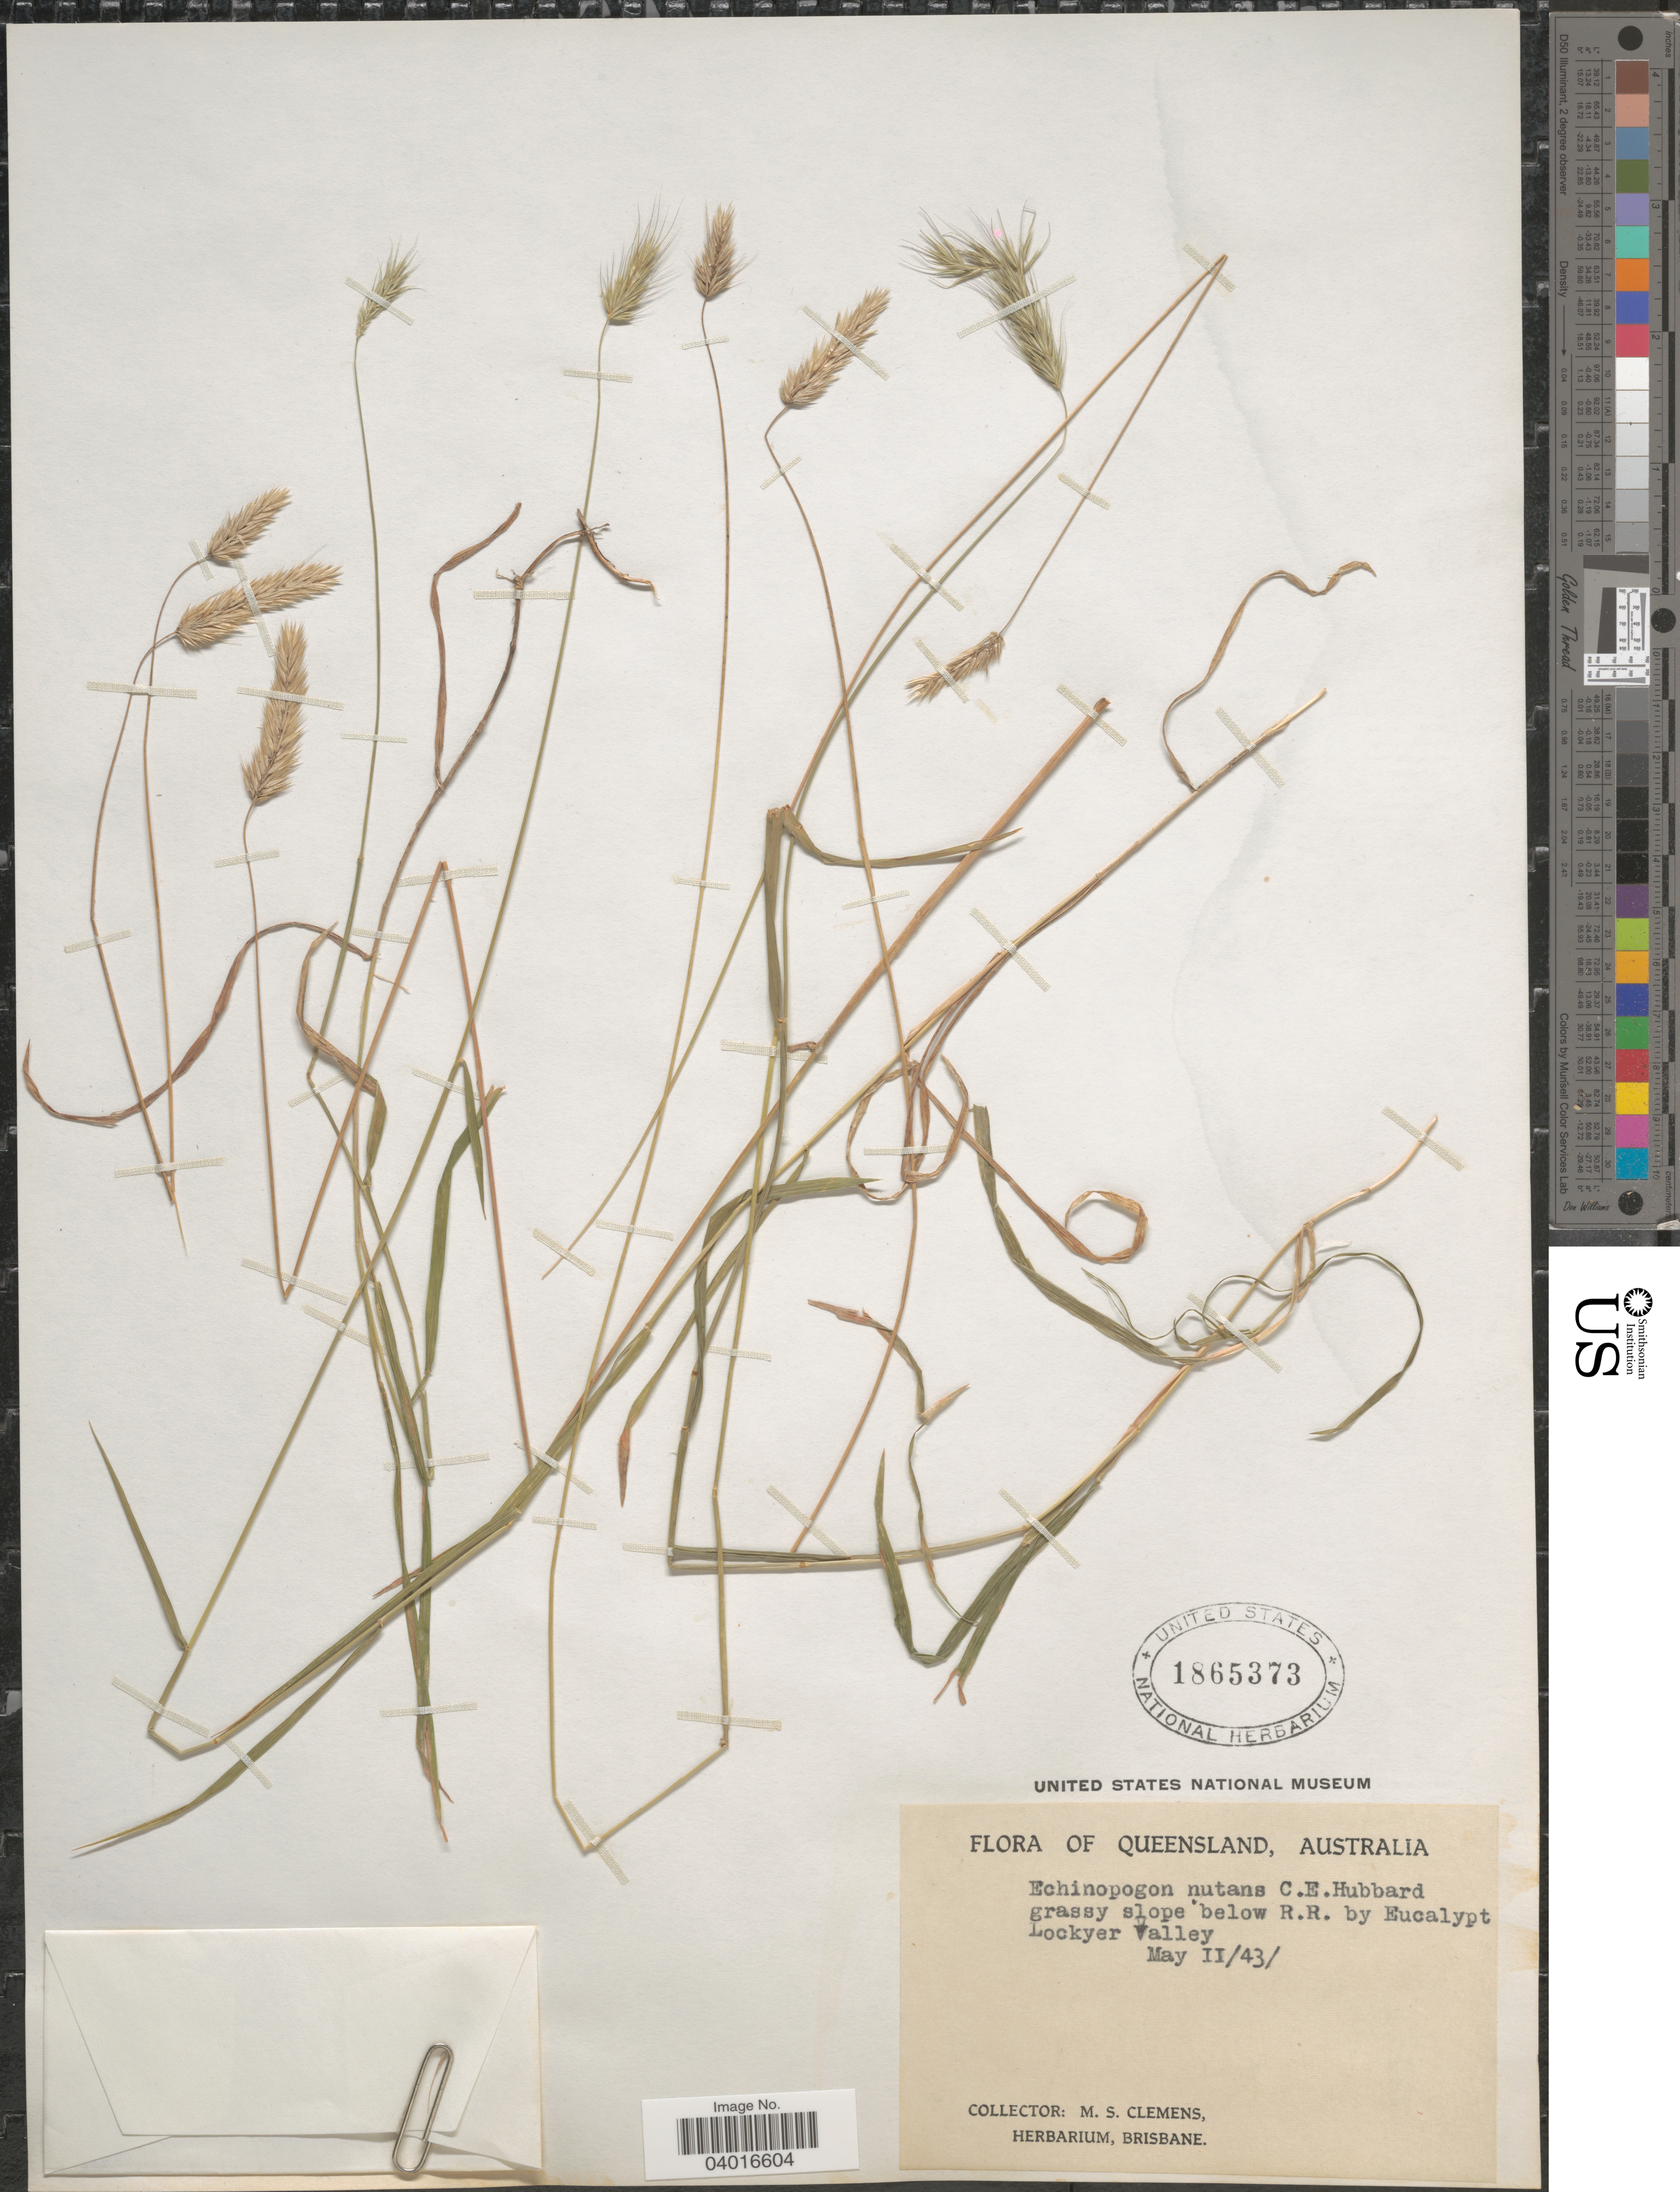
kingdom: Plantae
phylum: Tracheophyta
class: Liliopsida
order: Poales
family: Poaceae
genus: Echinopogon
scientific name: Echinopogon nutans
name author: C.E. Hubb.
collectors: M. S. Clemens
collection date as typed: Transcribed d/m/y: 11/5/43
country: Australia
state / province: Queensland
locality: Grassy slope below R.R. by Eucalypt Lockyer Valley.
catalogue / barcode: US 1865373